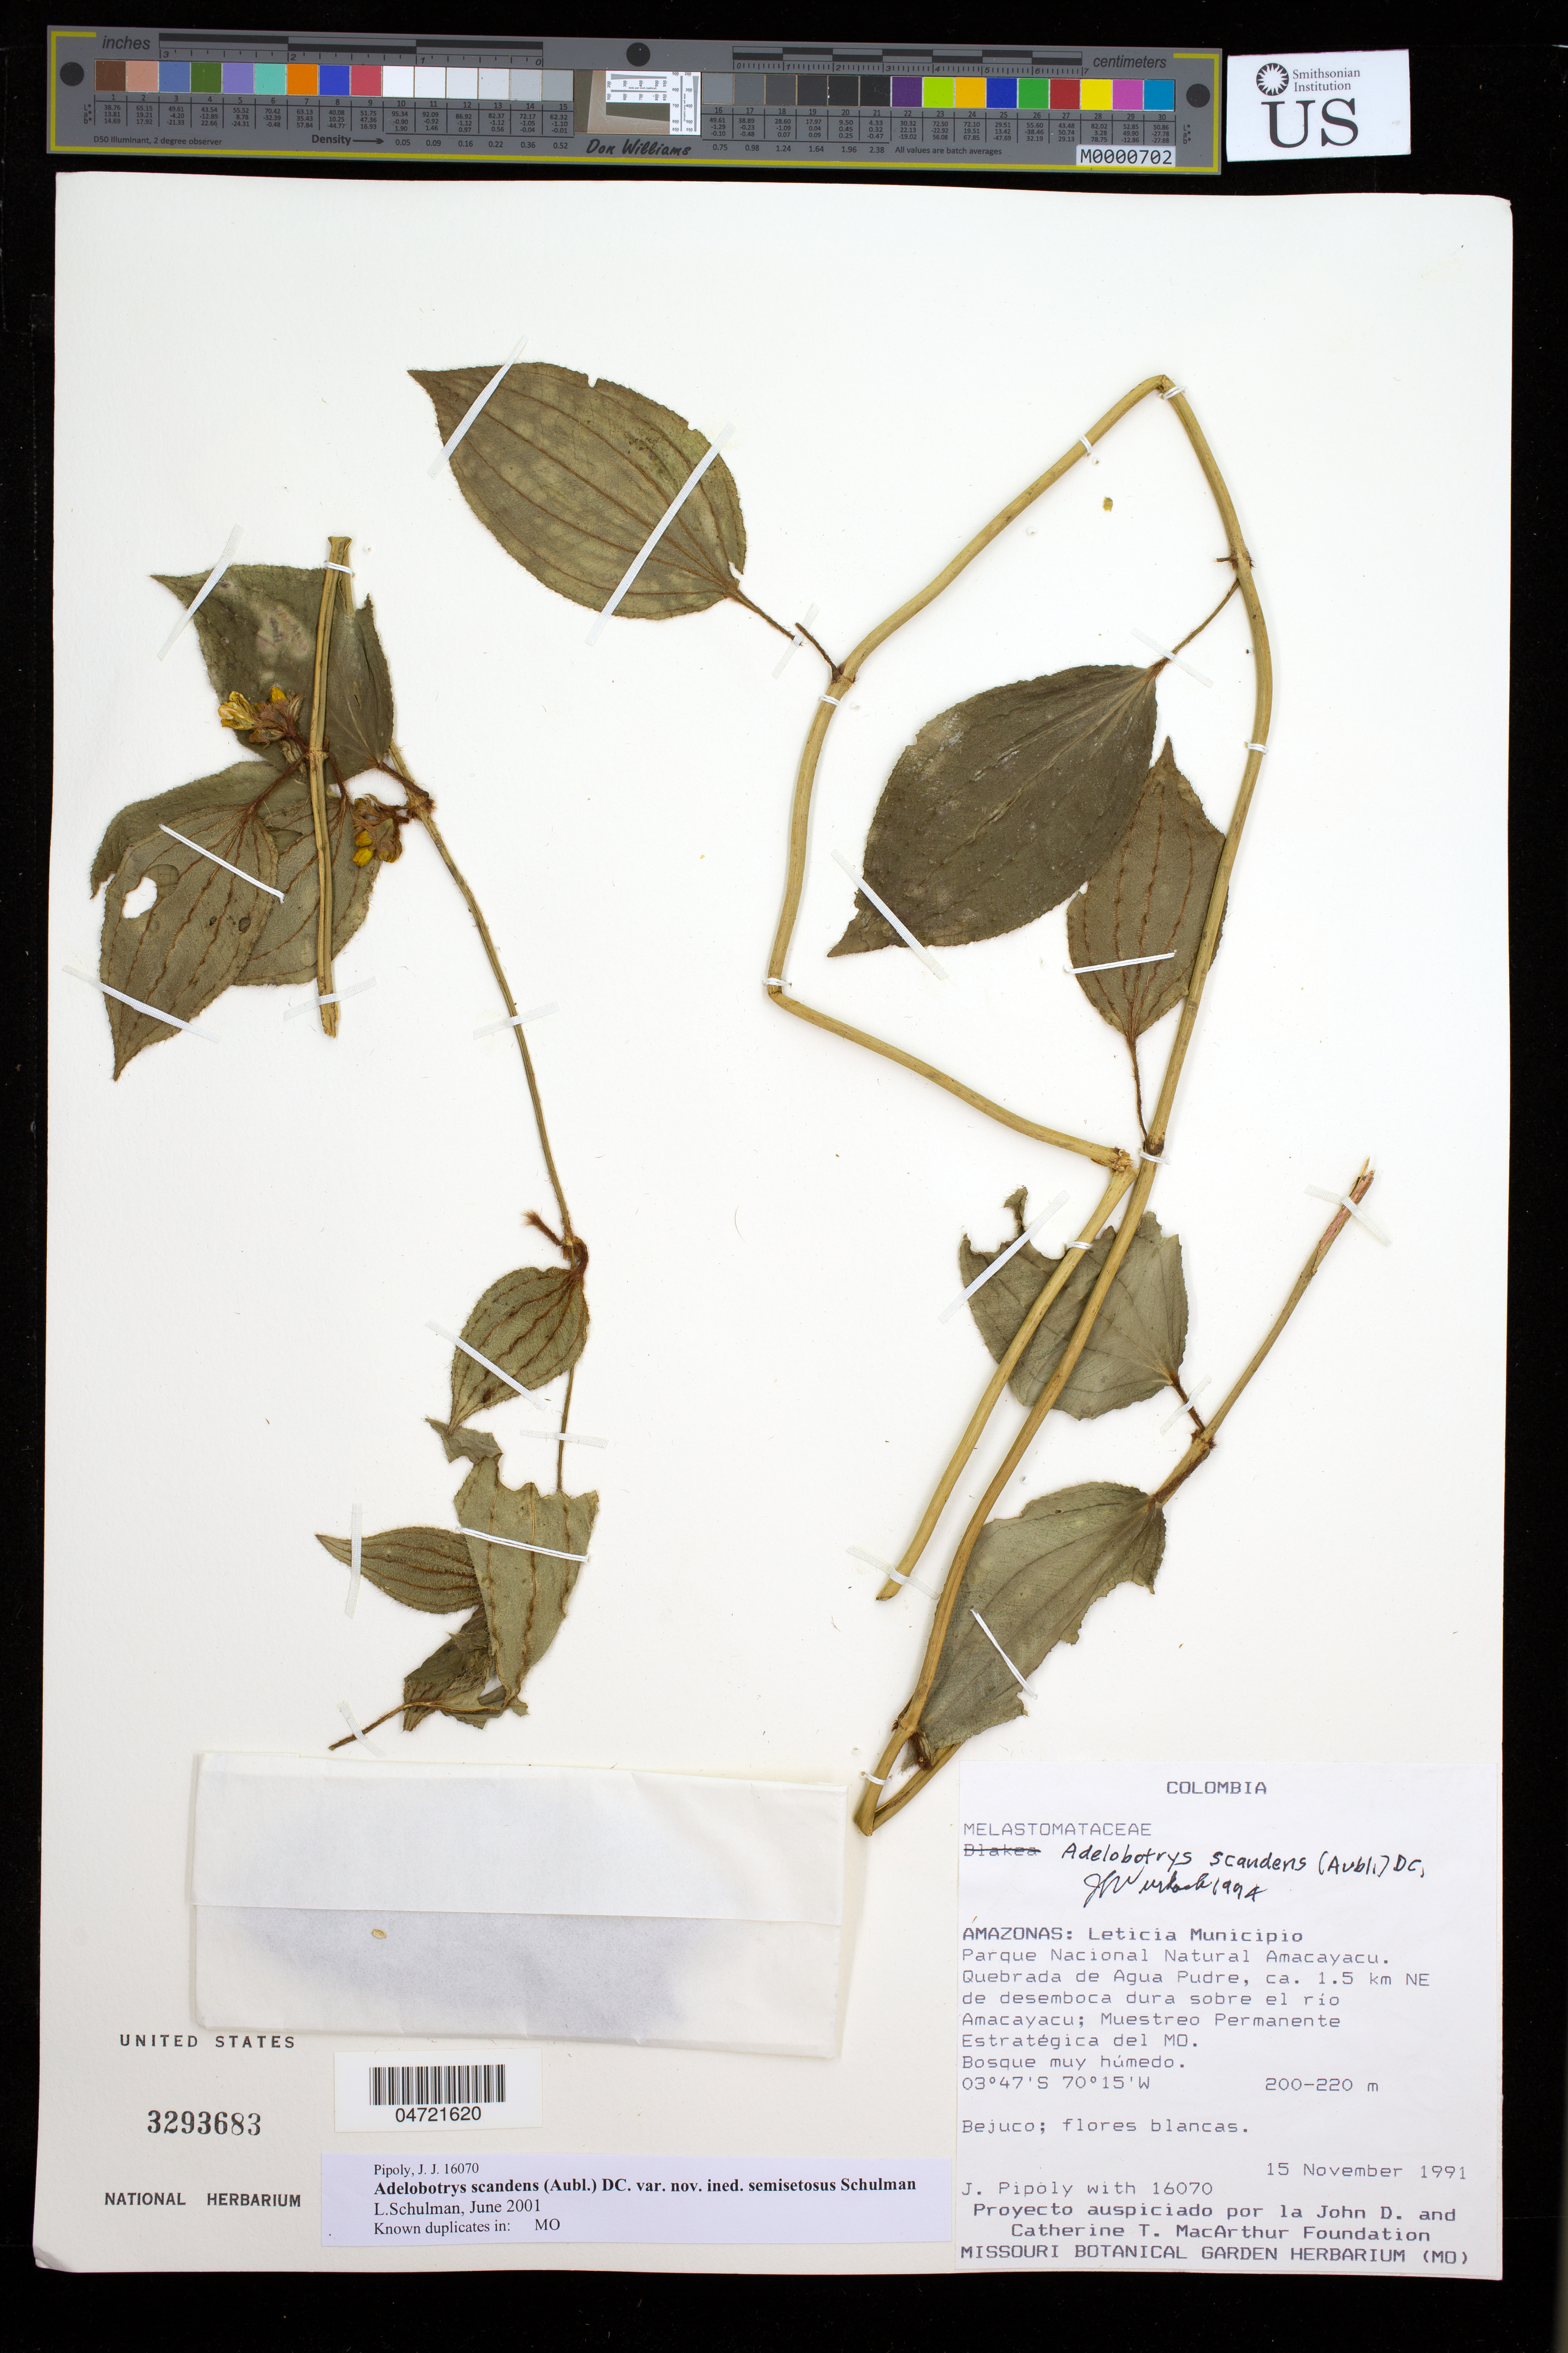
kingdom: Plantae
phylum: Tracheophyta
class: Magnoliopsida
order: Myrtales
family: Melastomataceae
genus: Adelobotrys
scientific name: Adelobotrys scandens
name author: (Aubl.) DC.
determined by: Schulman, Leif, (TUR), University of Turku (FINLAND)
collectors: J. J. Pipoly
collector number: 16070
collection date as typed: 15 Nov 1991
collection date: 1991-11-15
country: Colombia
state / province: Amazônas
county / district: Leticia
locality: Parque Nacional Natural Amaca-Yacu, Quebrada de Agua Pudre, ca. 1.5 km NE de Desemboca Dura Sobre El Rio Amaca-Yacu.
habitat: Bosque muy humedo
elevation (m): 200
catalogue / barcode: US 3293683